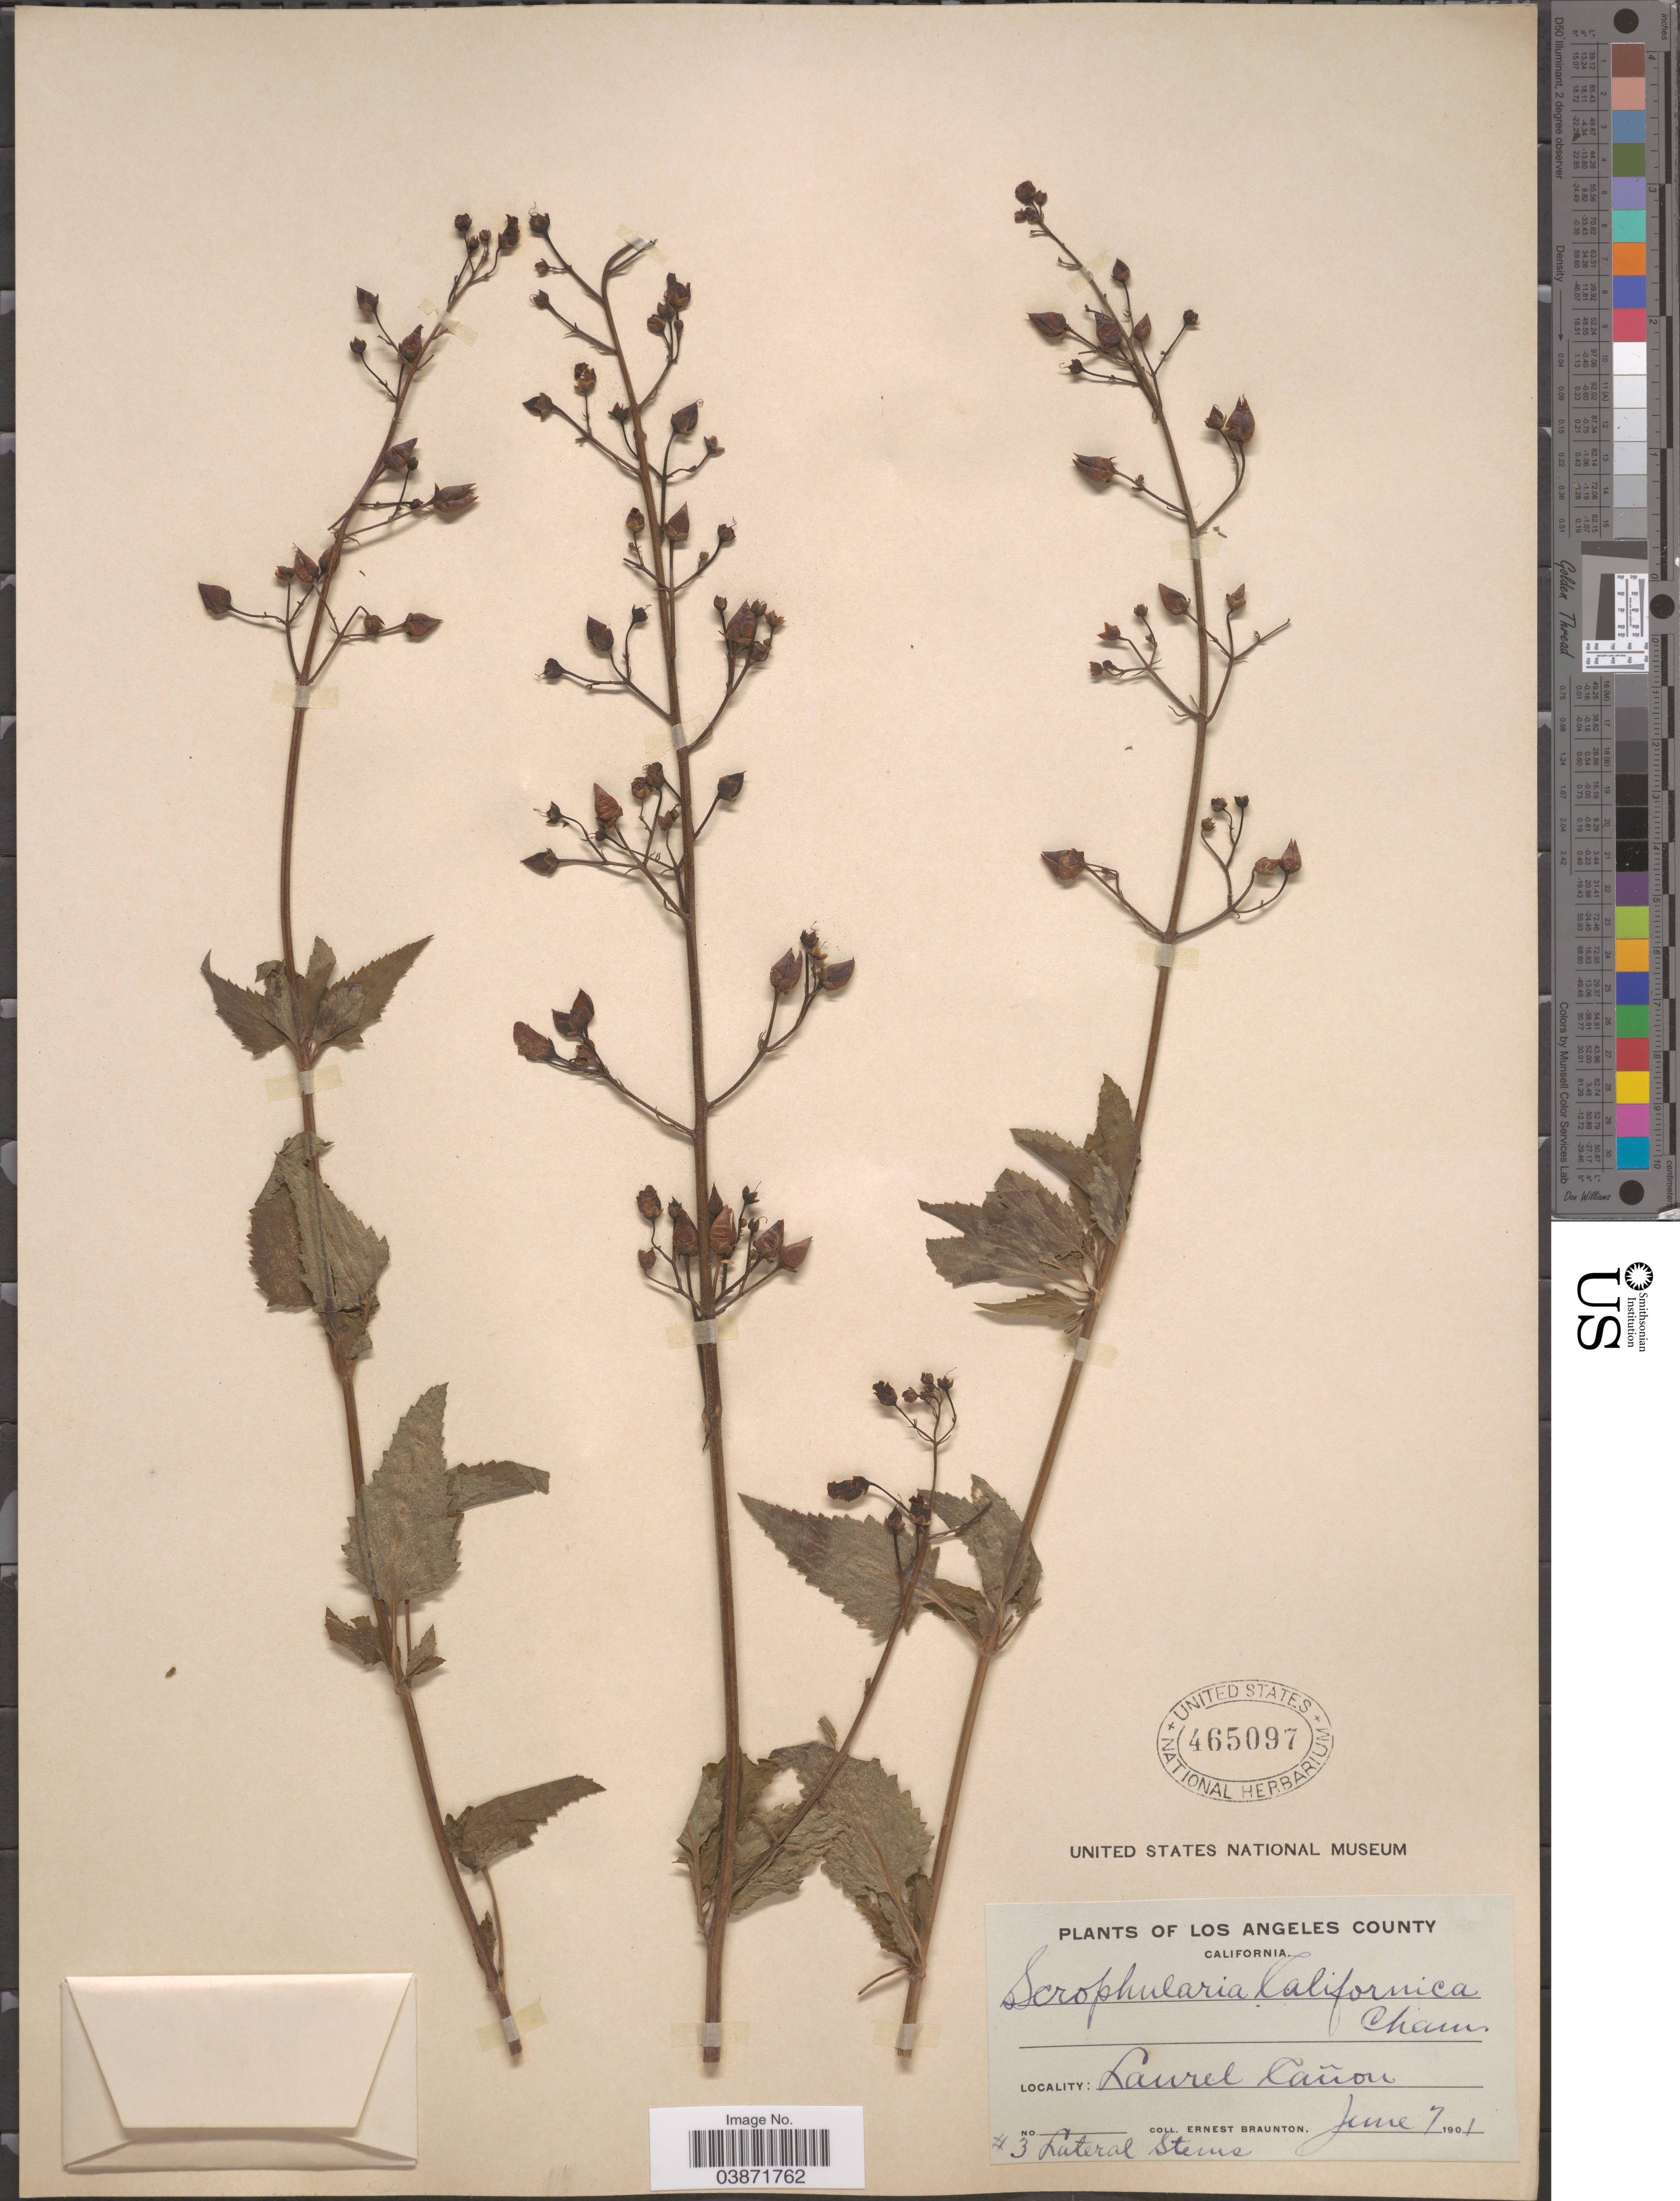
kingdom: Plantae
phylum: Tracheophyta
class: Magnoliopsida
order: Lamiales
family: Scrophulariaceae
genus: Scrophularia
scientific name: Scrophularia californica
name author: Cham. & Schltdl.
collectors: E. Braunton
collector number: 3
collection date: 1901-06-07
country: United States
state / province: California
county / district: Los Angeles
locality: Los Angeles County. Laurel Cañon.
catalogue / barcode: US 465097